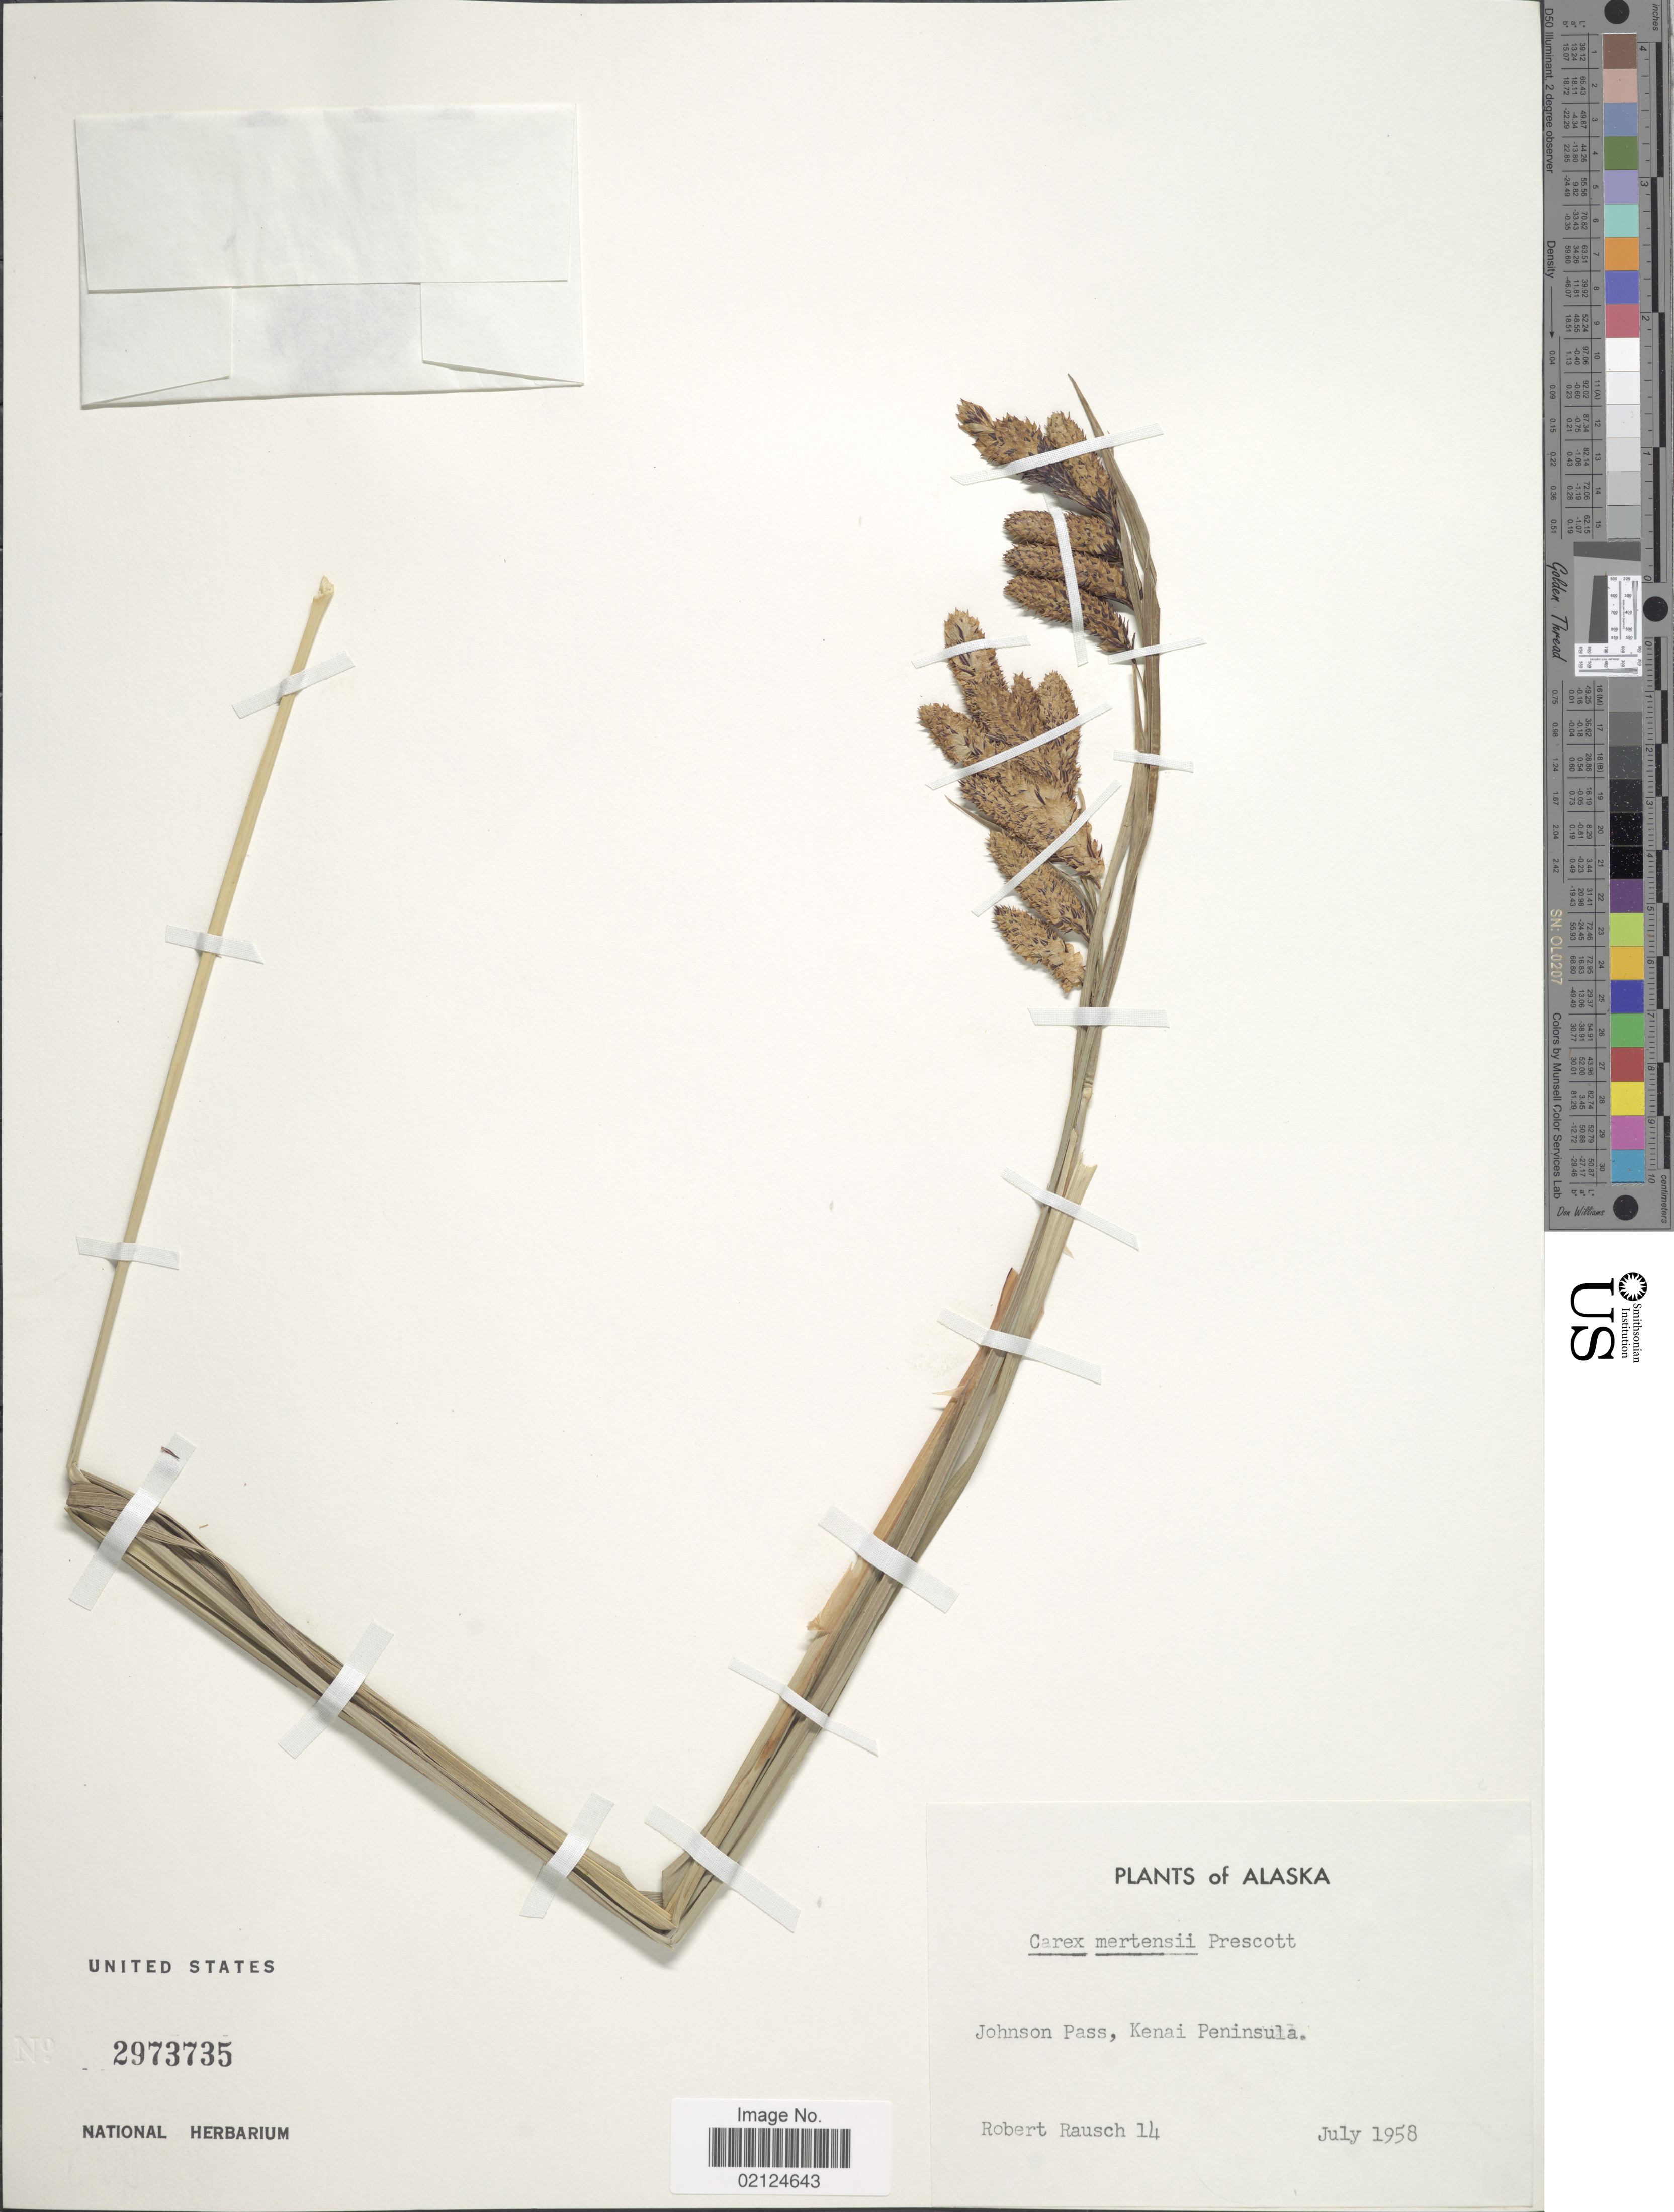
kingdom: Plantae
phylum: Tracheophyta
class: Liliopsida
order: Poales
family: Cyperaceae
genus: Carex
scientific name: Carex mertensii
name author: J.D. Prescott ex Bong.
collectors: R. Rausch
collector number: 14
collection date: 1958-07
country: United States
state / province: Alaska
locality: Johnson Pass, Kenai Peninsula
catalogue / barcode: US 2973735